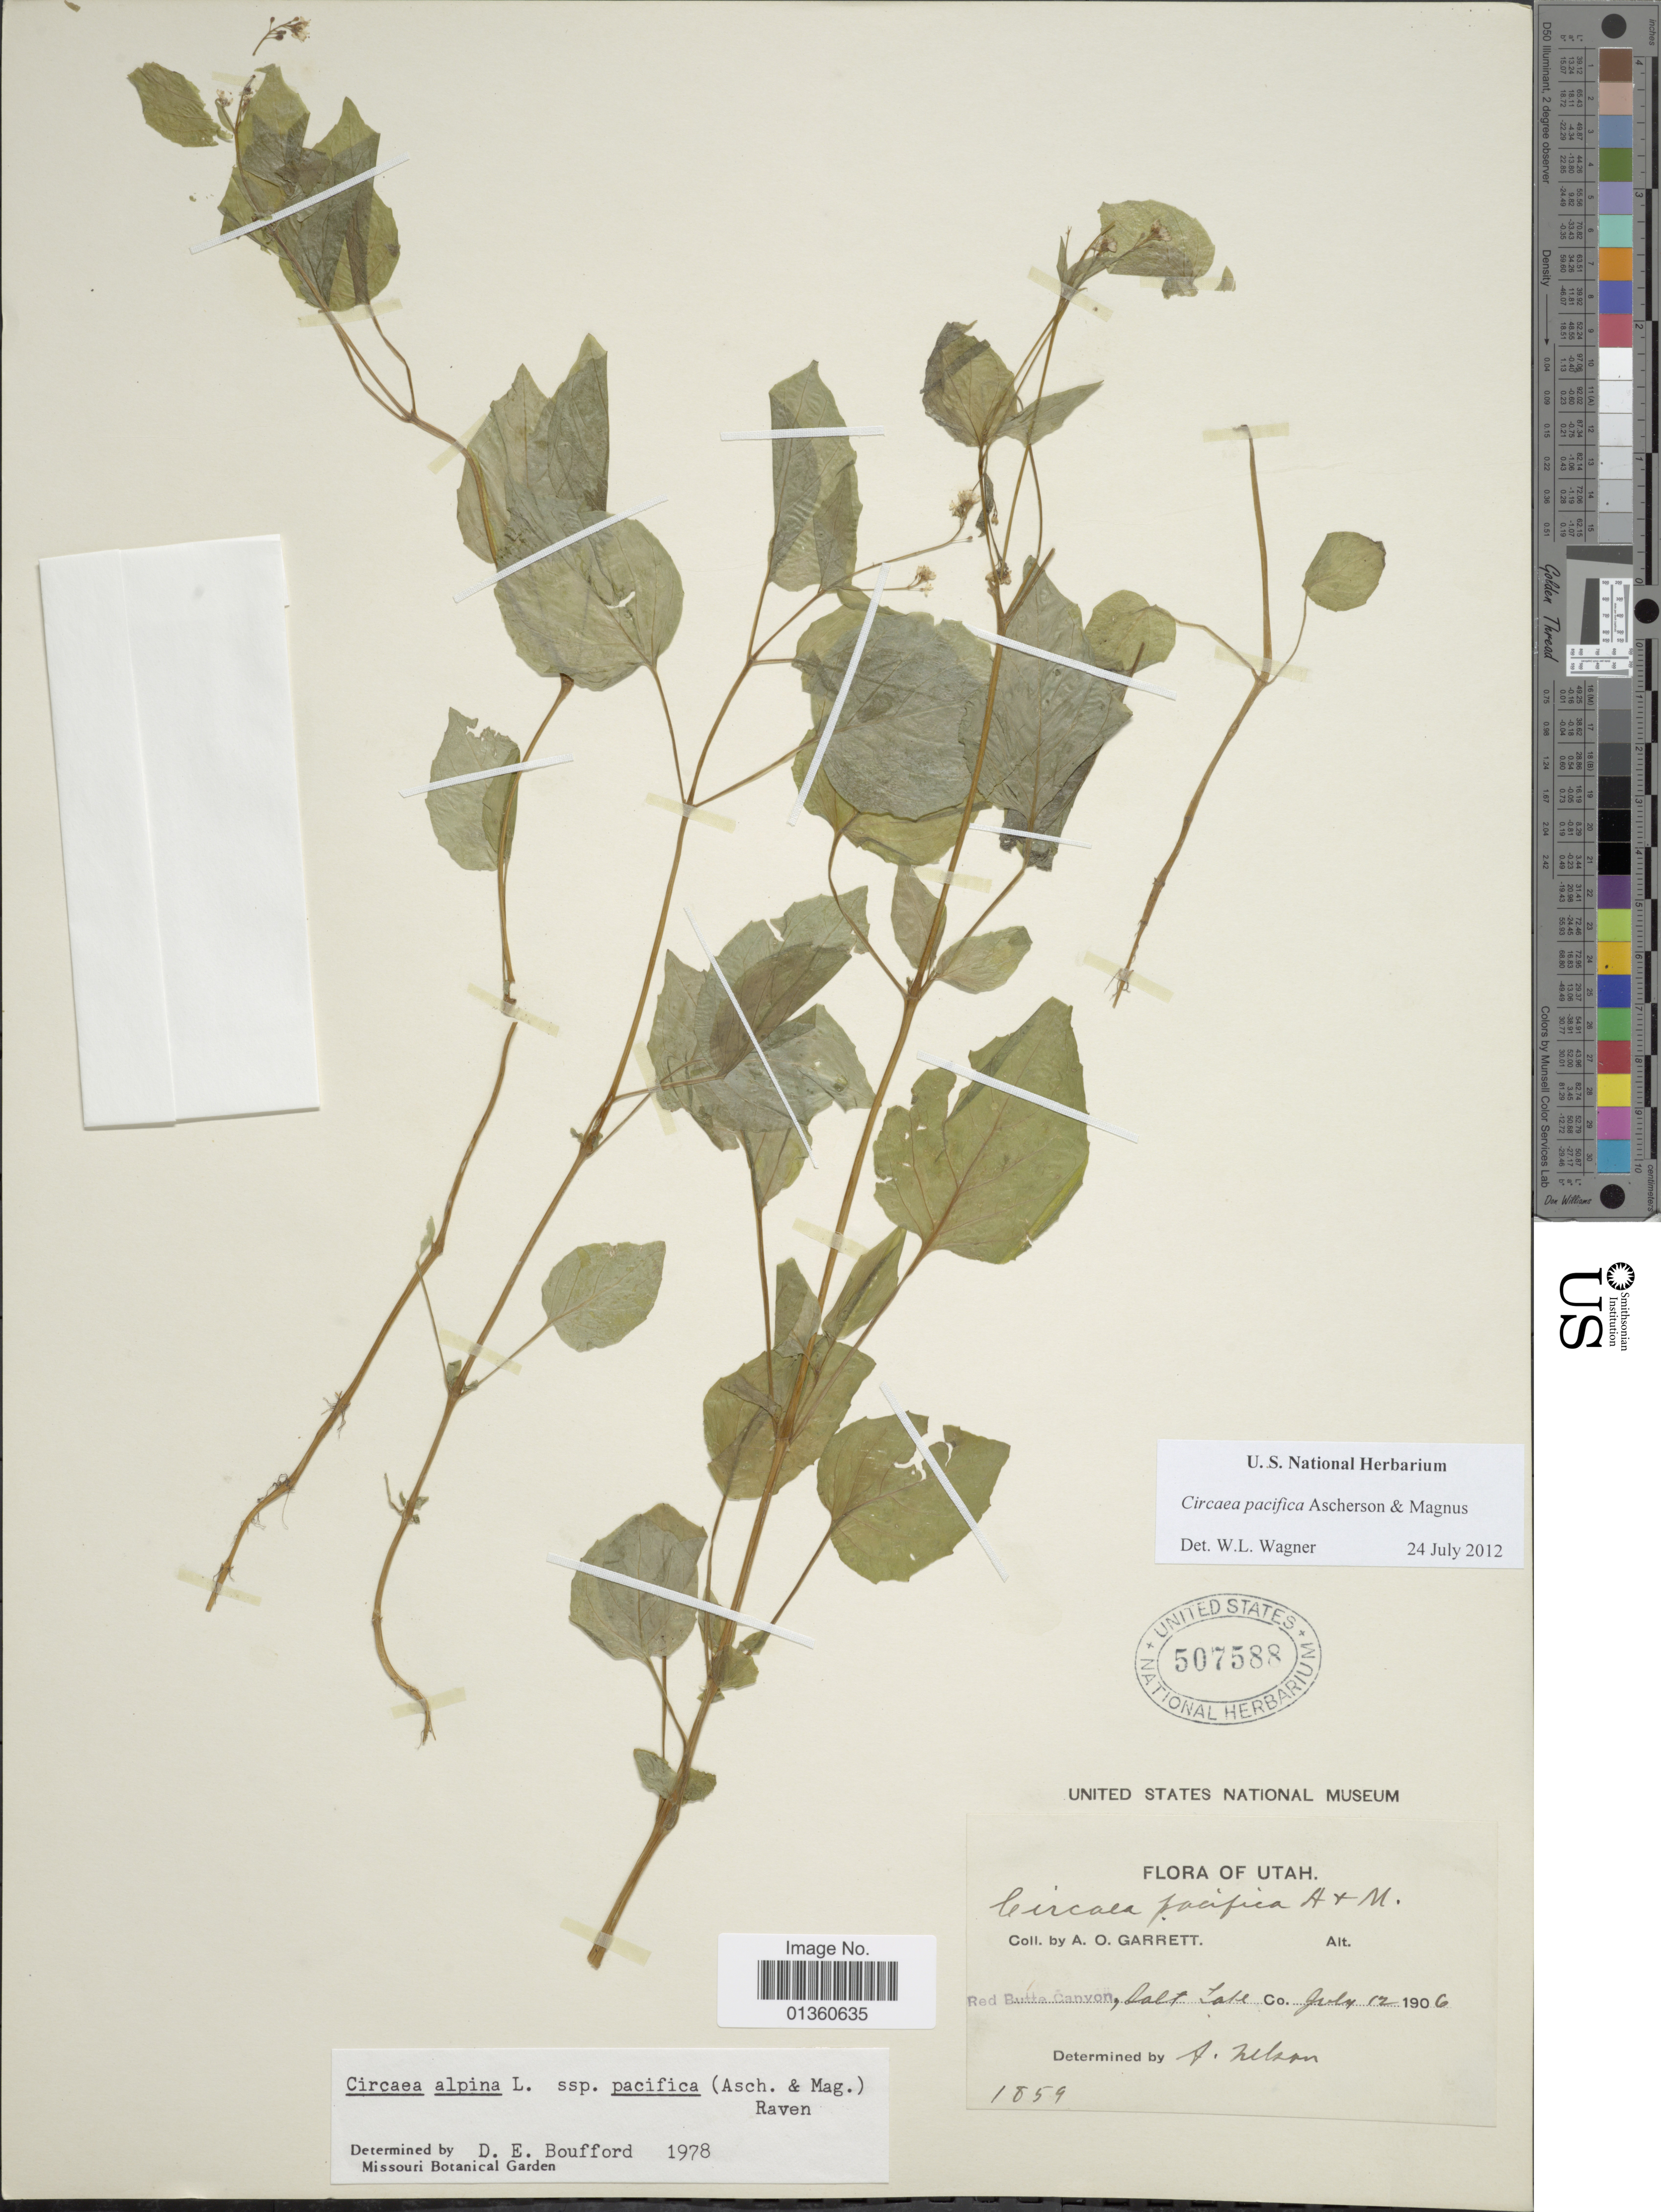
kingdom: Plantae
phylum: Tracheophyta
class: Magnoliopsida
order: Myrtales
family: Onagraceae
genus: Circaea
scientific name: Circaea pacifica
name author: Asch. & Magnus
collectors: A. O. Garrett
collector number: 1859 ?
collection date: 1906-07-12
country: United States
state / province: Utah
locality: Red Butte Canyon, Dalt Lake Co.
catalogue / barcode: US 507588